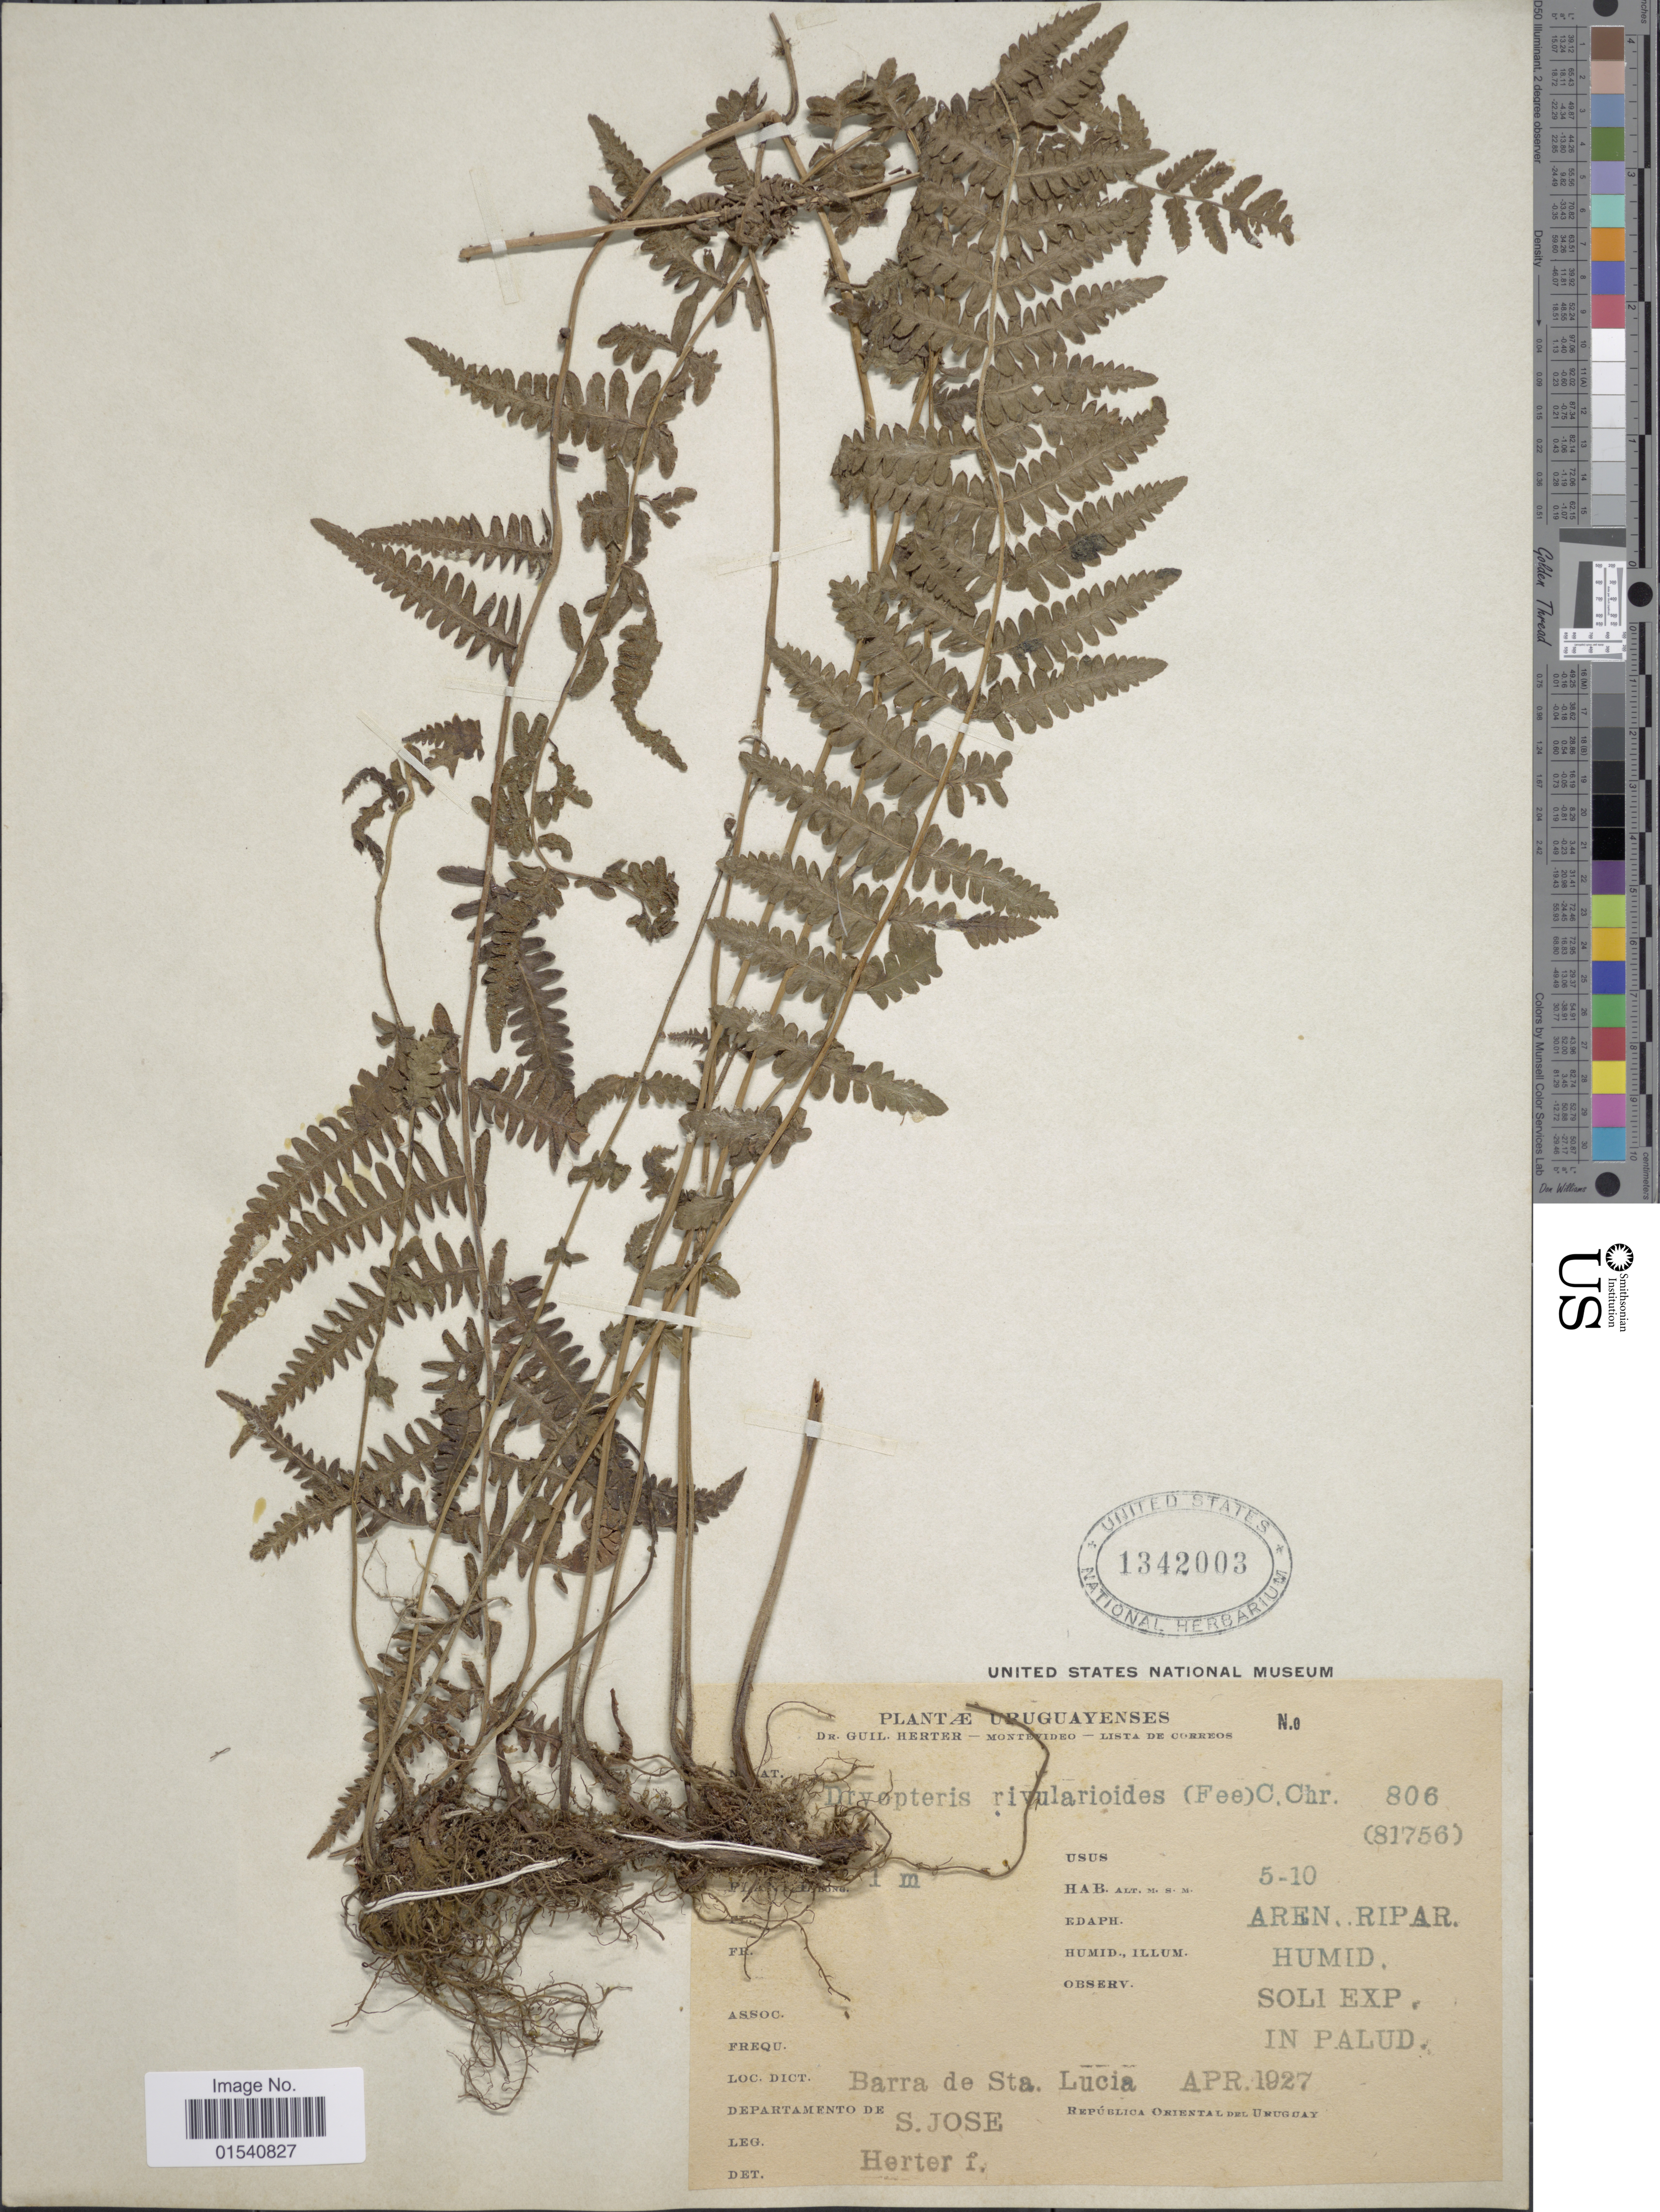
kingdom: Plantae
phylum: Tracheophyta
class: Polypodiopsida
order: Polypodiales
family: Thelypteridaceae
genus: Amauropelta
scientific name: Amauropelta rivularioides (Fée) comb. nov., ined 2015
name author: (Fée)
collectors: Herter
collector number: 806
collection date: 1927-04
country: Uruguay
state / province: San Jose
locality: Barra de Sta Lucia Departamento de S. Jose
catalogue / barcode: US 1342003